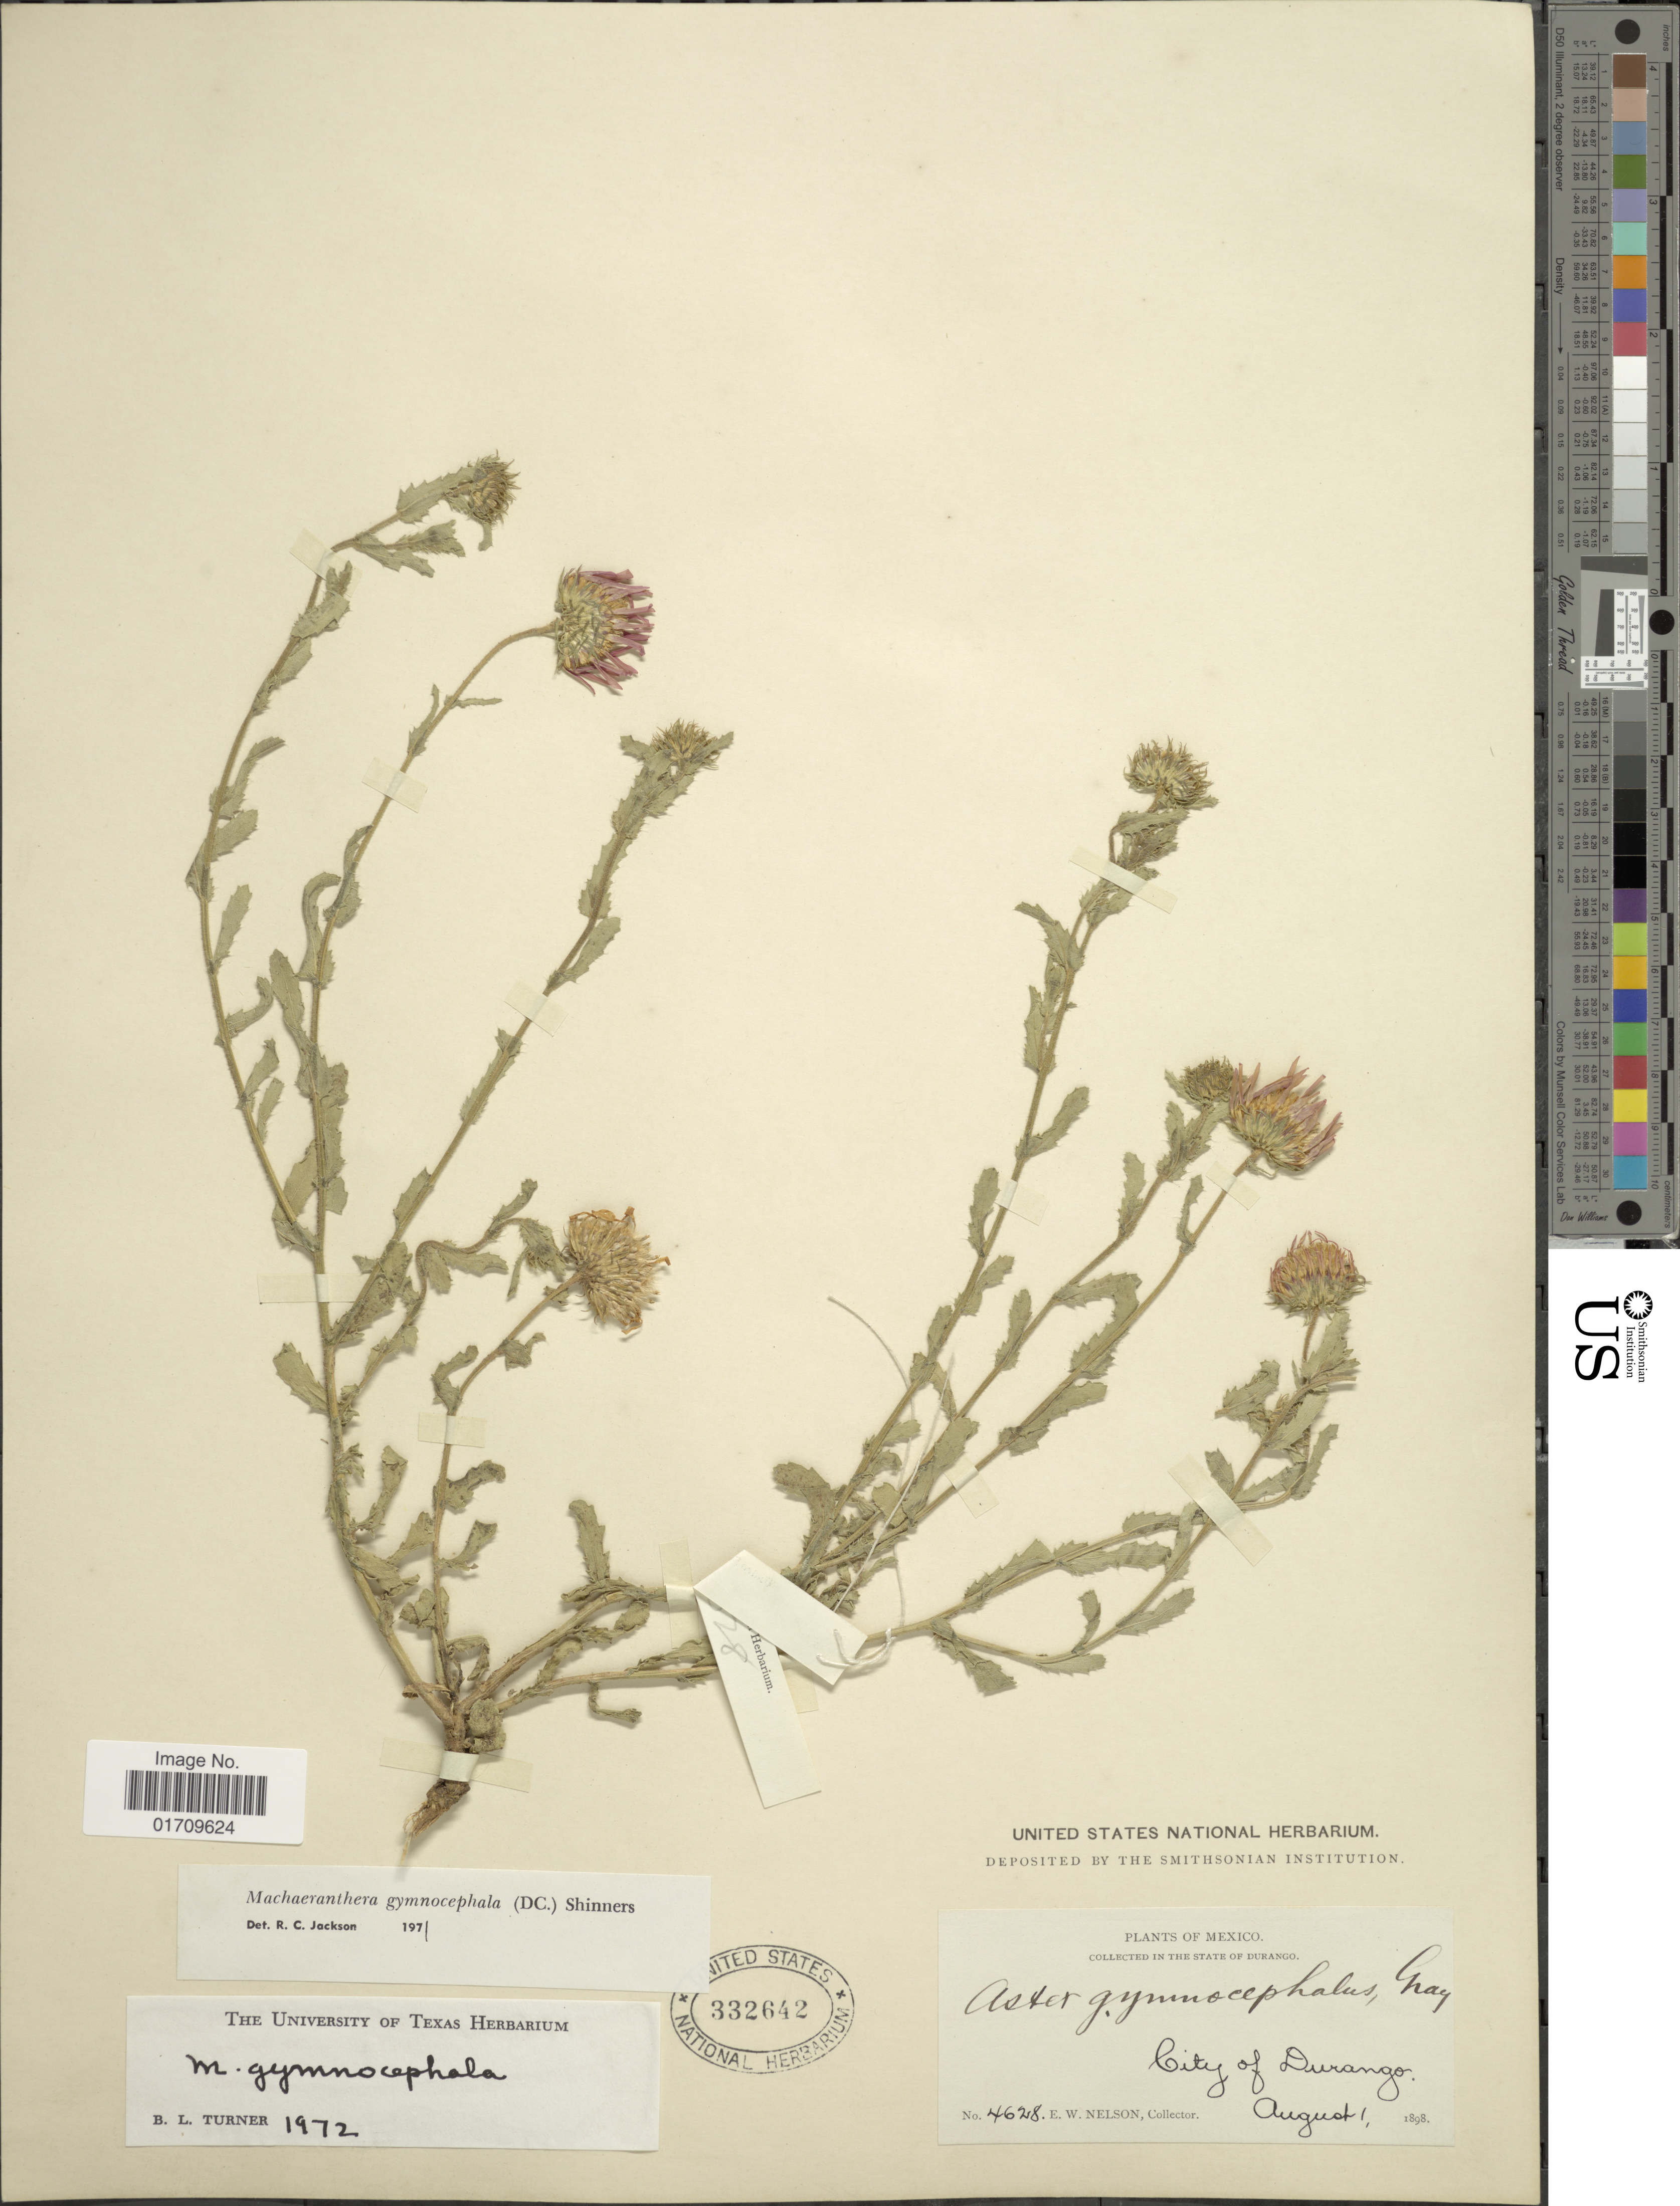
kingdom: Plantae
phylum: Tracheophyta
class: Magnoliopsida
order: Asterales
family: Asteraceae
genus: Machaeranthera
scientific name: Machaeranthera gymnocephala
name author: (DC.) Shinners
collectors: E. W. Nelson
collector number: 4628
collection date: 1898-08-01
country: Mexico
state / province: Durango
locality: City of Durango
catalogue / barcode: US 332642